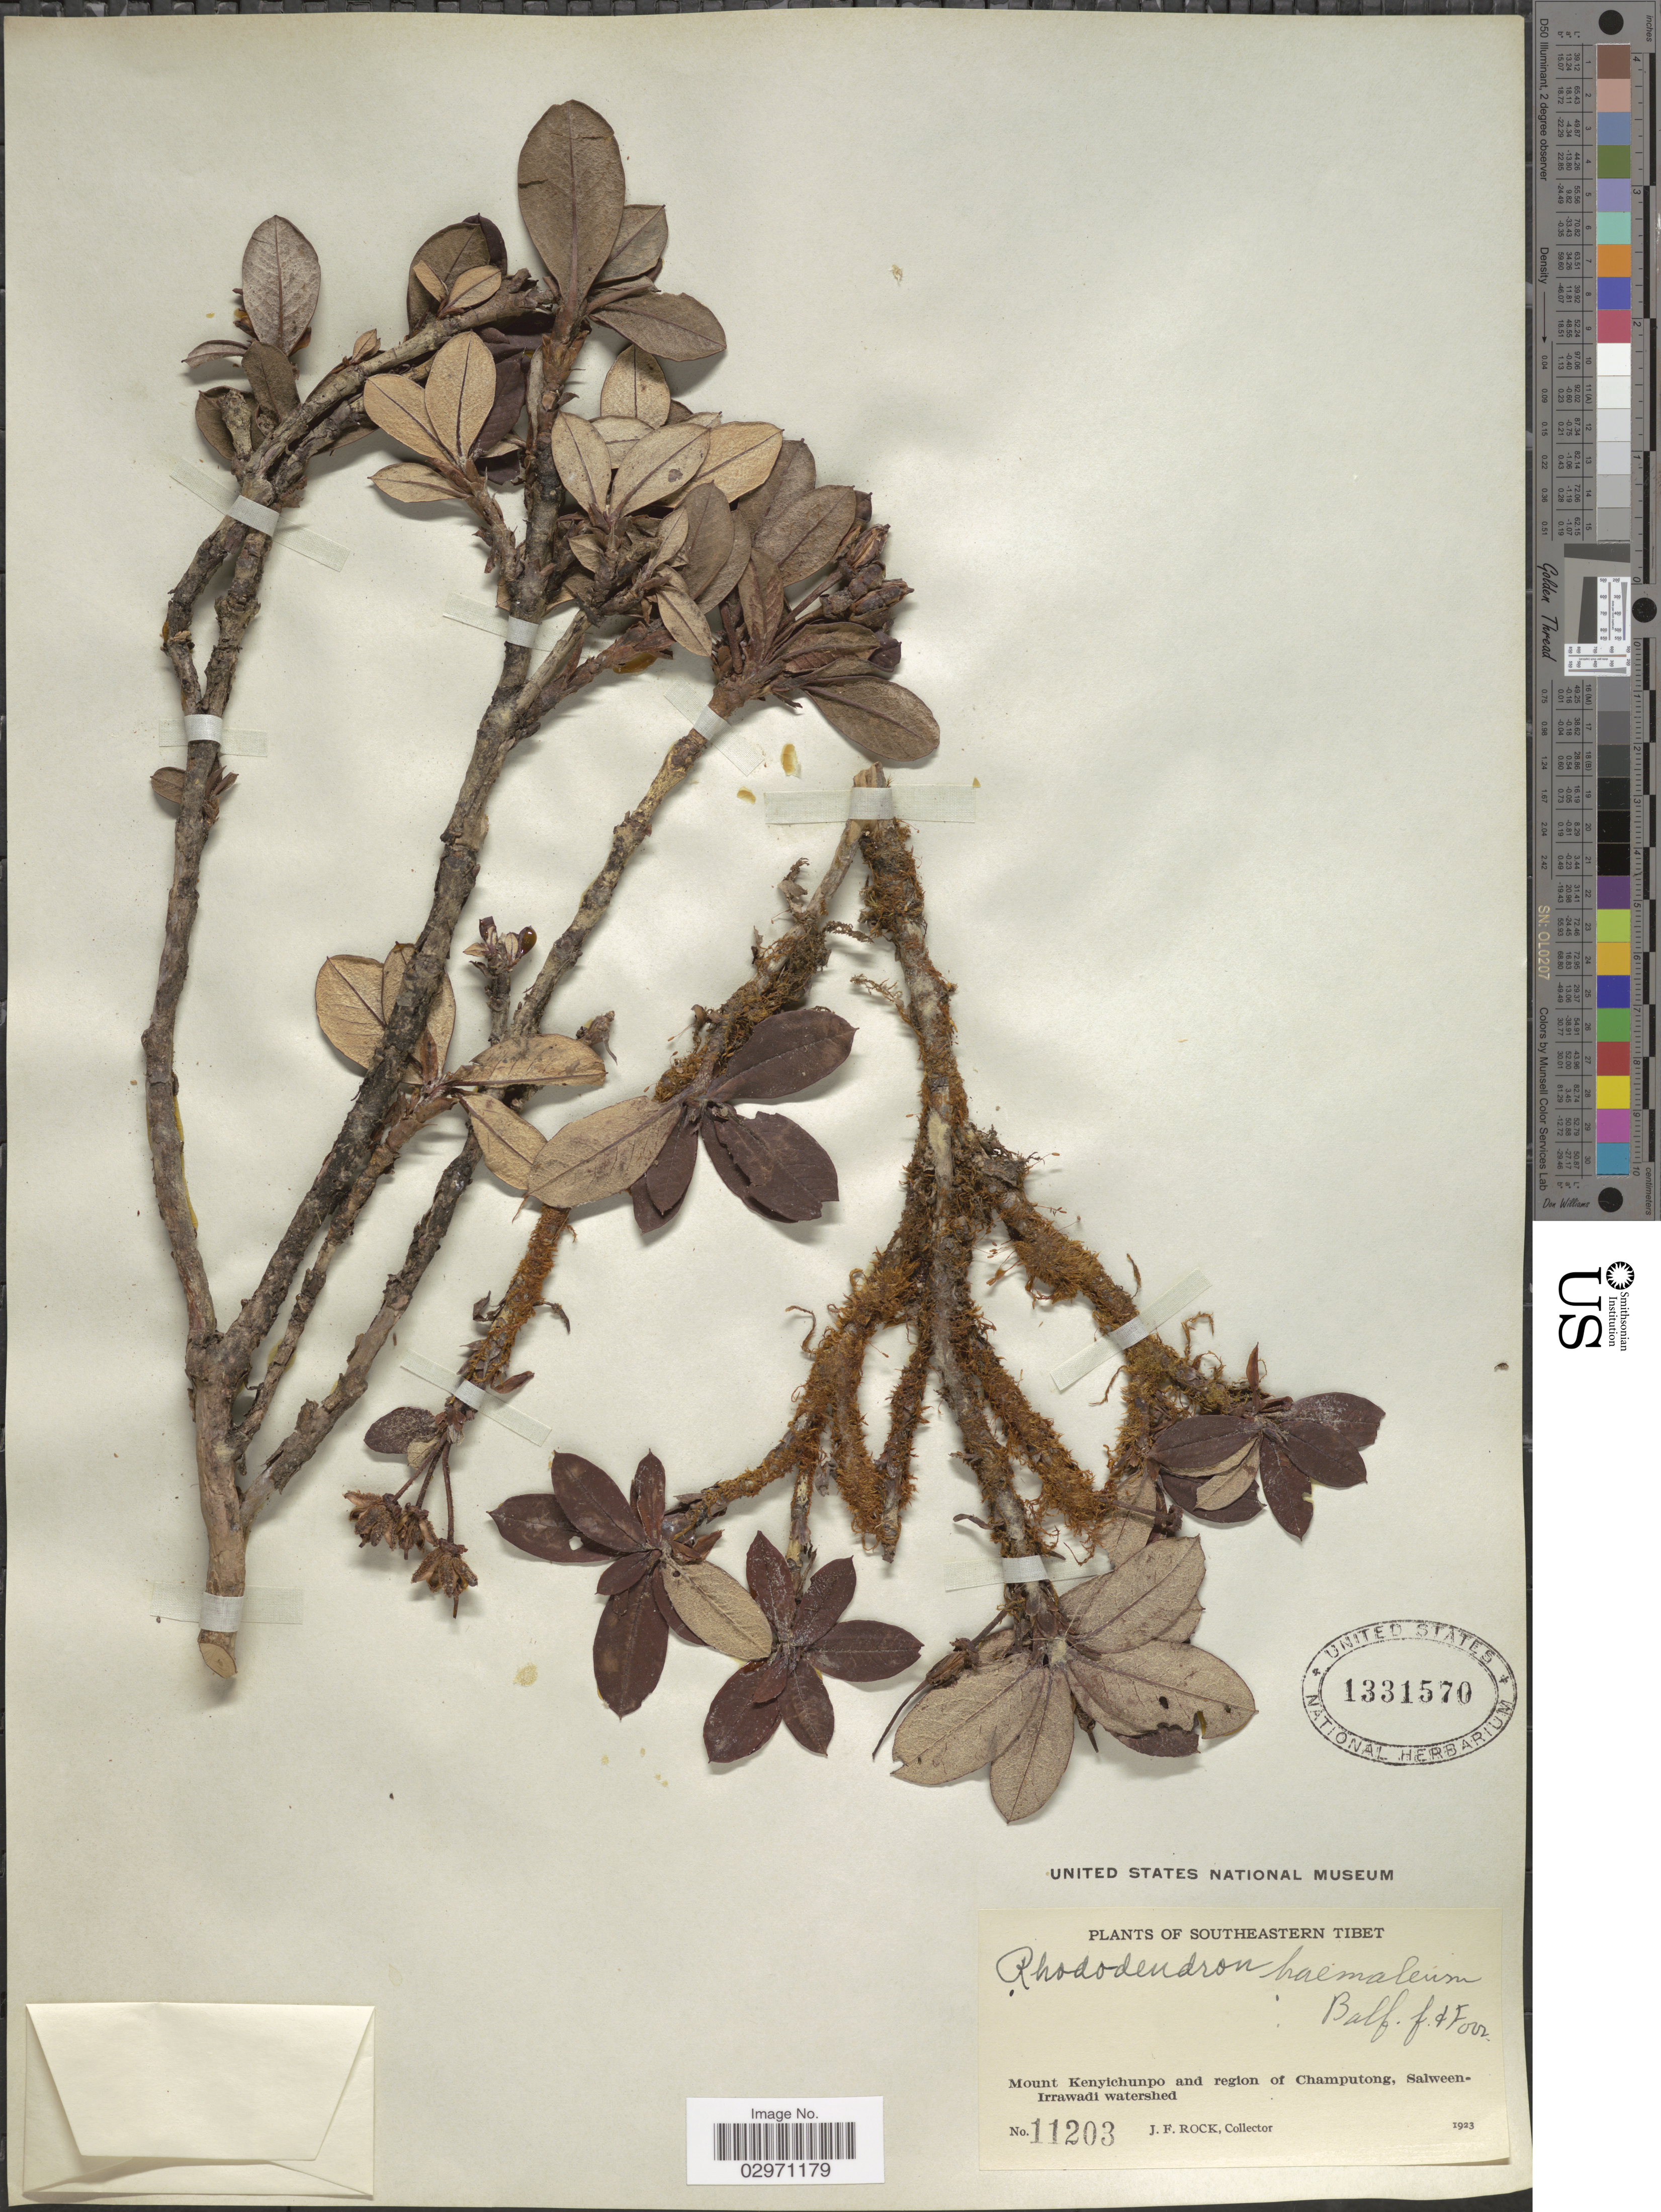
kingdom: Plantae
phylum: Tracheophyta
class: Magnoliopsida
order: Ericales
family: Ericaceae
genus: Rhododendron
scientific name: Rhododendron haemaleum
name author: Balf. f. & Forrest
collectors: J. Rock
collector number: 11203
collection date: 1923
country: China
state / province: Xizang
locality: Southeastern Tibet. Mount Kenyichunpo and region of Champutong, Salween-Irrawadi watershed.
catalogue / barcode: US 1331570